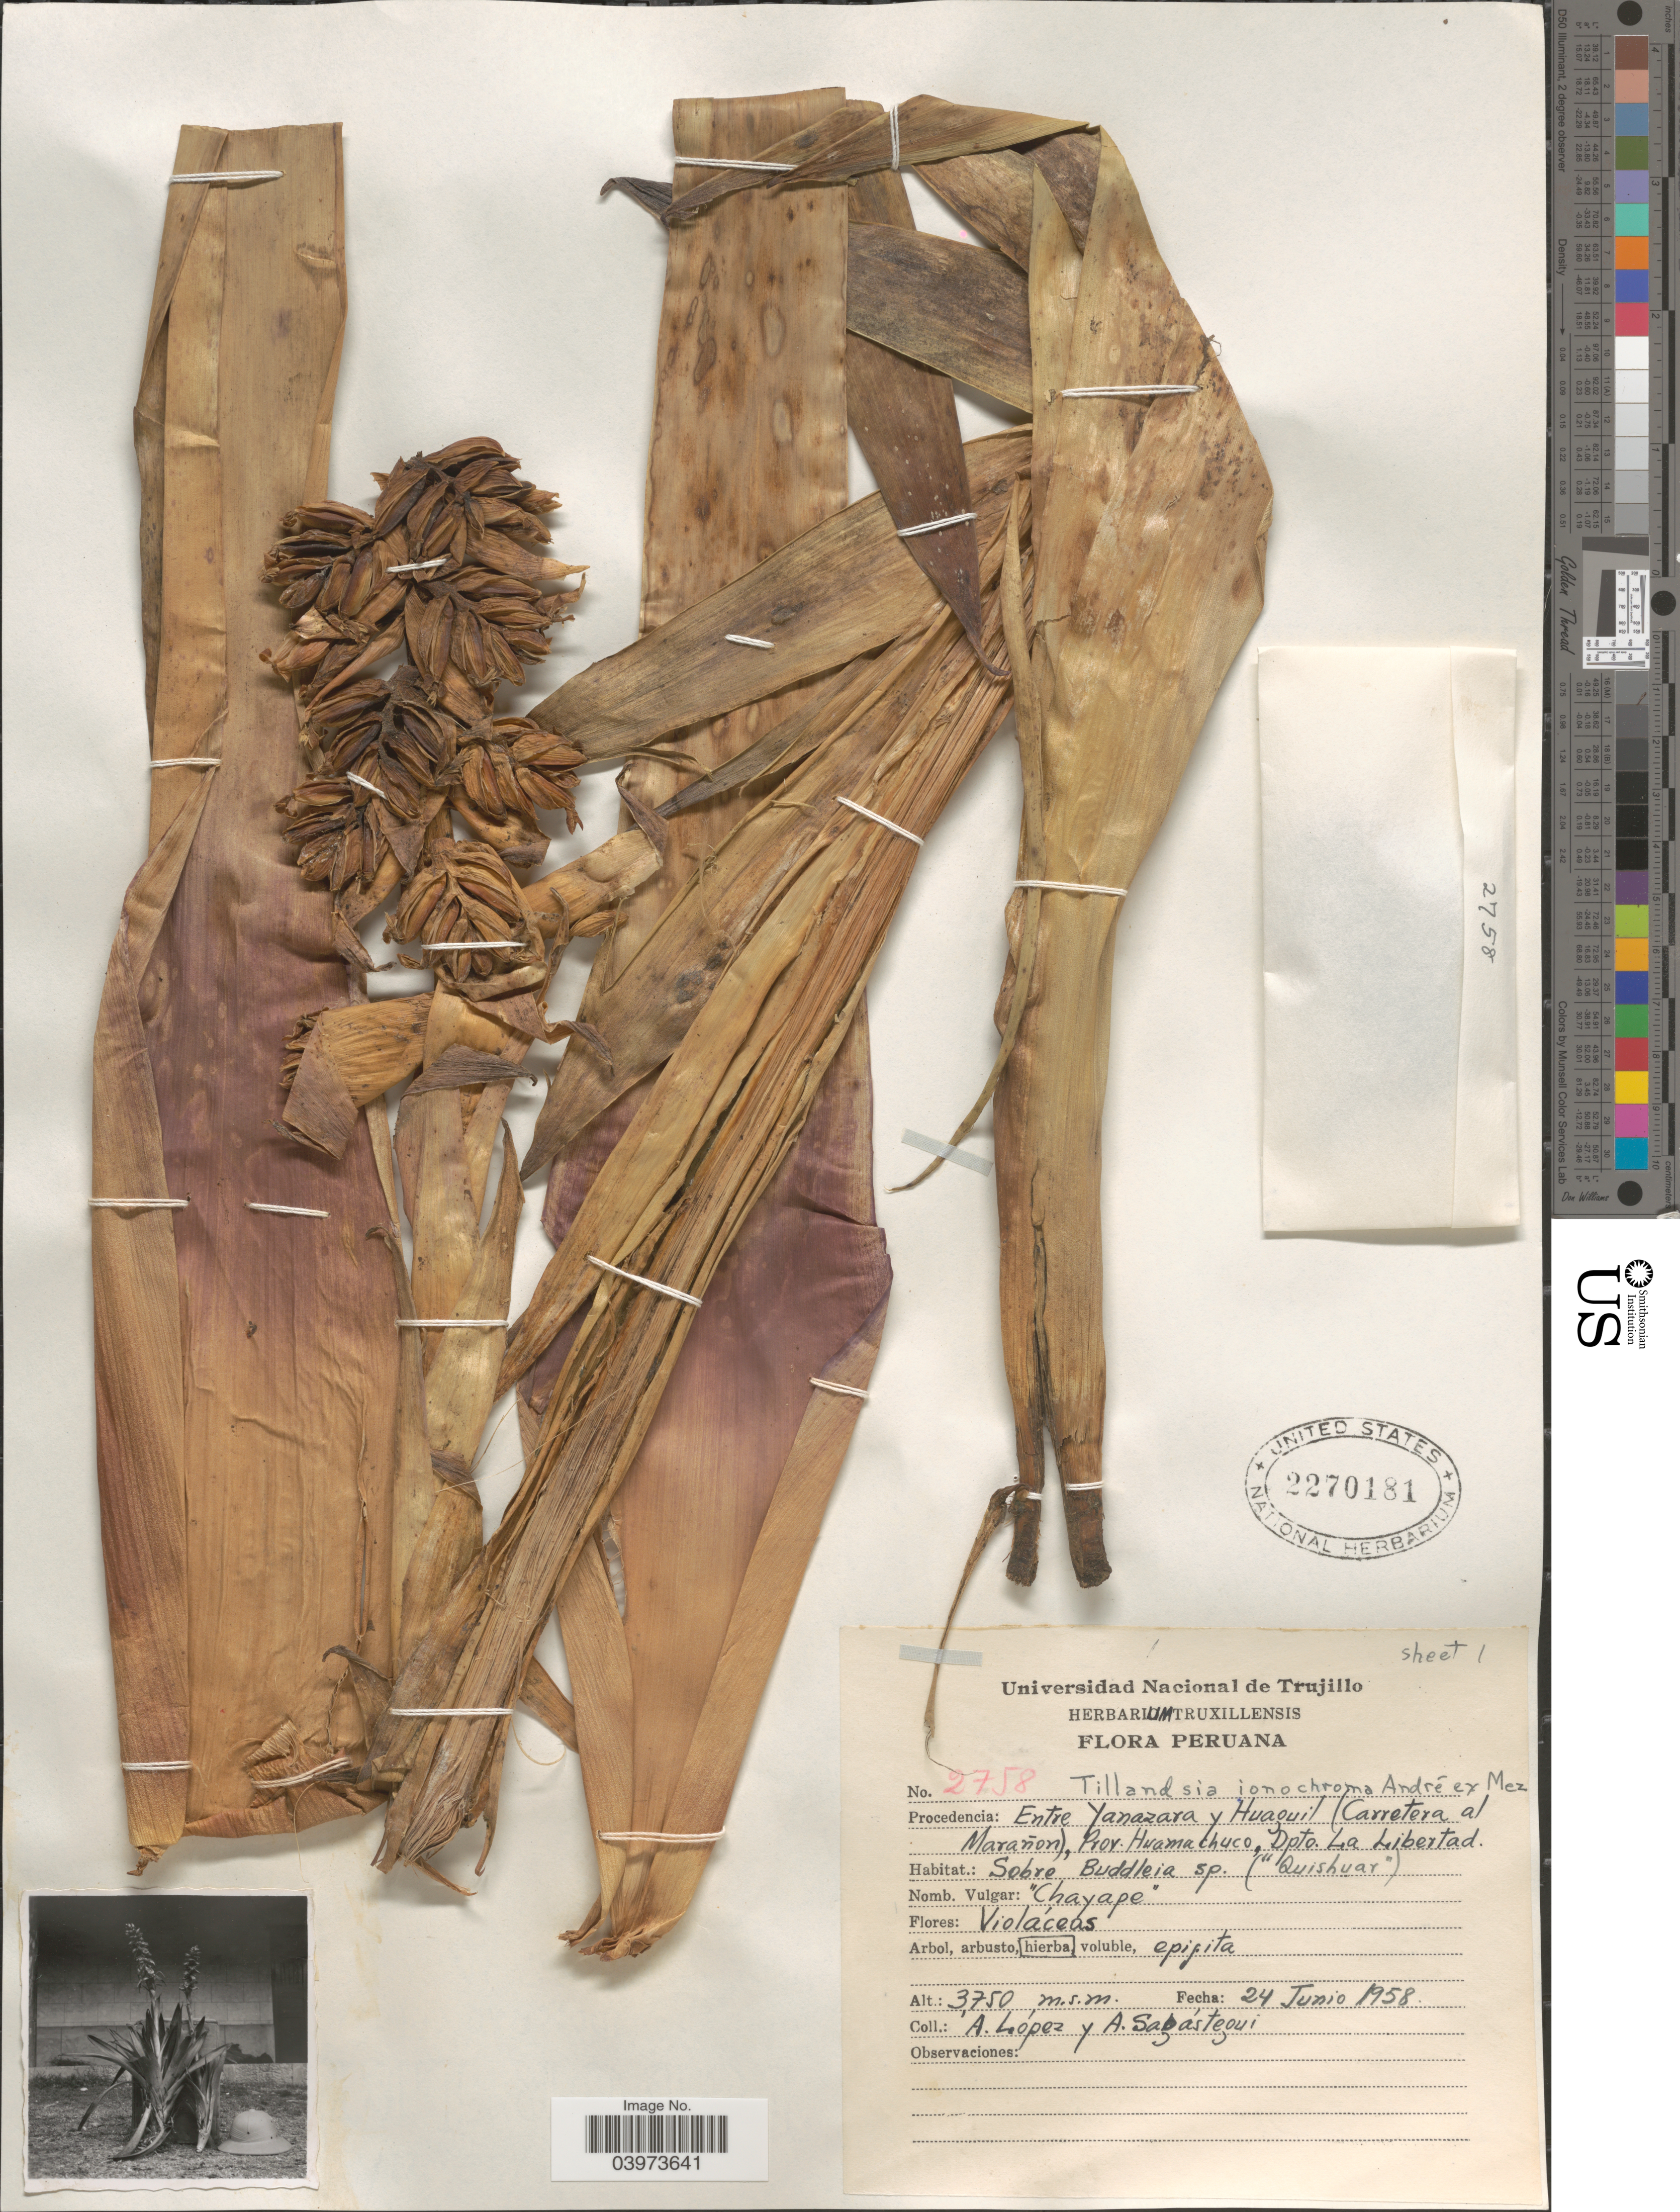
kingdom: Plantae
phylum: Tracheophyta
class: Liliopsida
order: Poales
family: Bromeliaceae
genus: Tillandsia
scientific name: Tillandsia ionochroma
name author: André ex Mez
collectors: A. López & A. Sagastegui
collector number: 2758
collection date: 1958-06-24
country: Peru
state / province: La Libertad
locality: Entre Yanazara y Huaguil (Carretera al Marañon), Prov. Huamachuco, Dpto. La Libertad.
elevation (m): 3750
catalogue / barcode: US 2270181